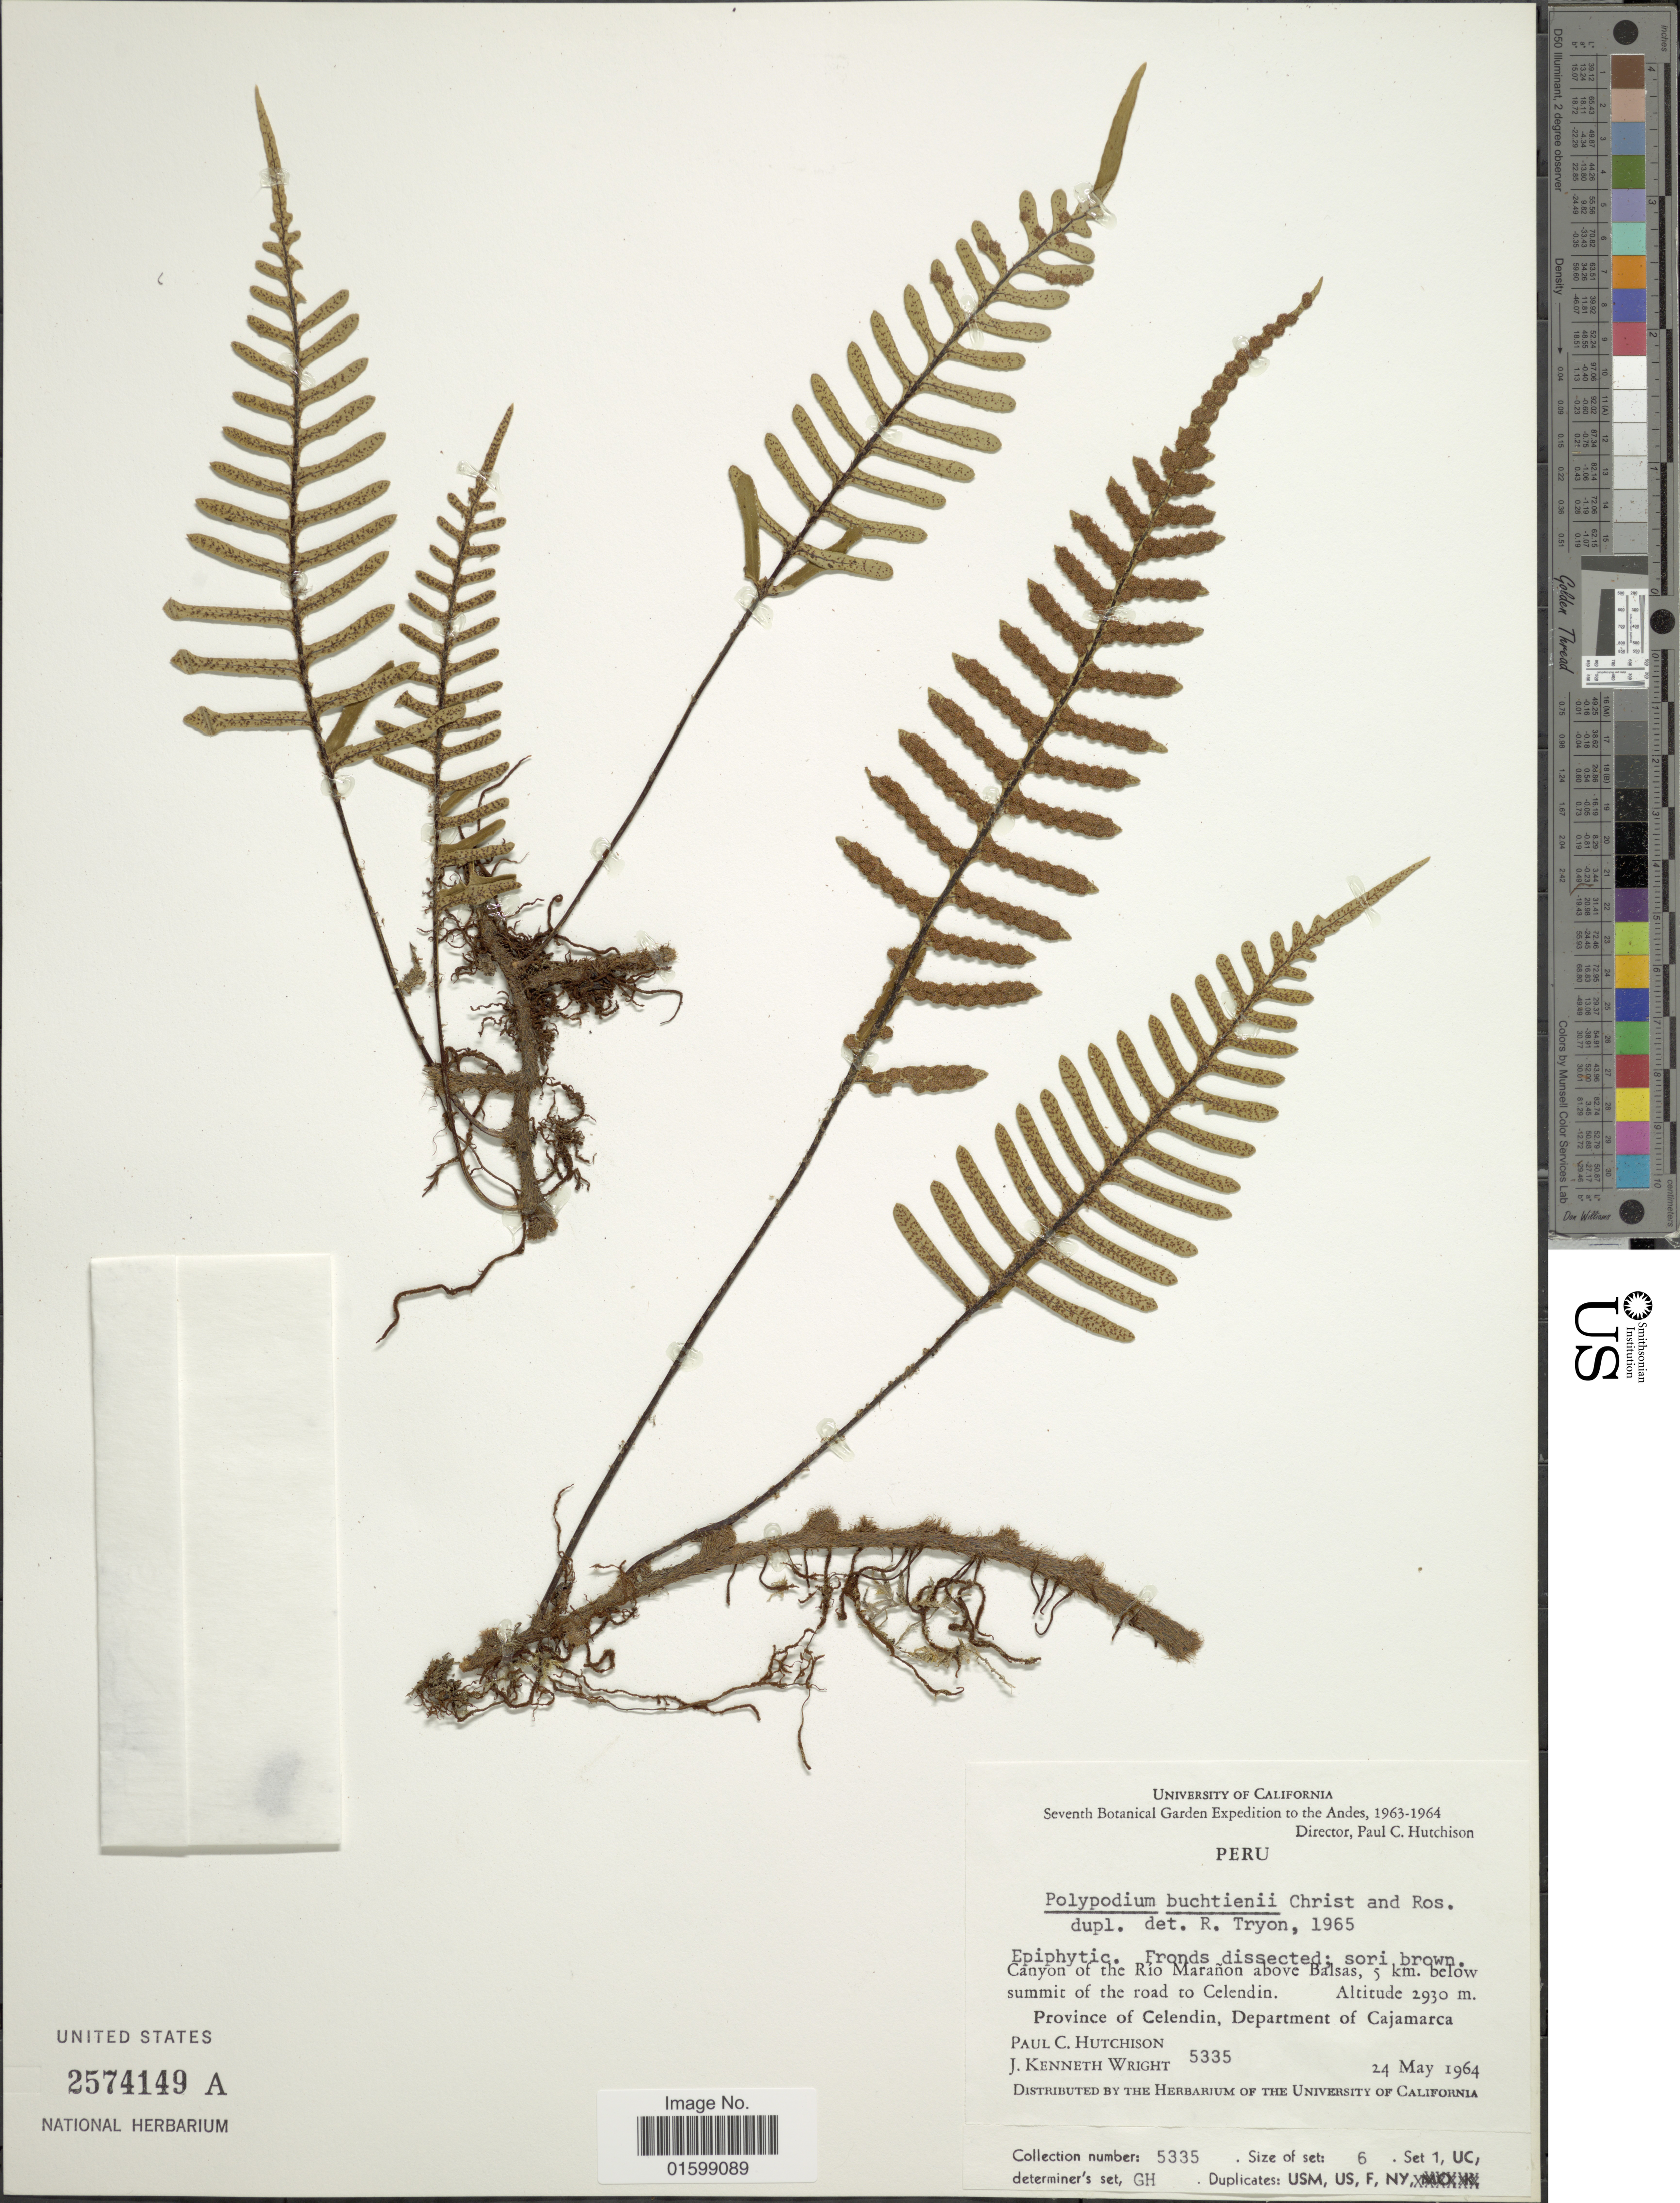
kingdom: Plantae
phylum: Tracheophyta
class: Polypodiopsida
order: Polypodiales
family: Polypodiaceae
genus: Pleopeltis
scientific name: Pleopeltis buchtienii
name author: (Christ & Rosenst.) A.R. Sm.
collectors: P. C. Hutchison & J. K. Wright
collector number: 5335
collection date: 1964-05-24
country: Peru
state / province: Cajamarca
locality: Canyon of the Río Marañon above Balsas, 5 km. below summit of the road to Celenden, Province of Celendin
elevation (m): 2930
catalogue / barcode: US 2574149A